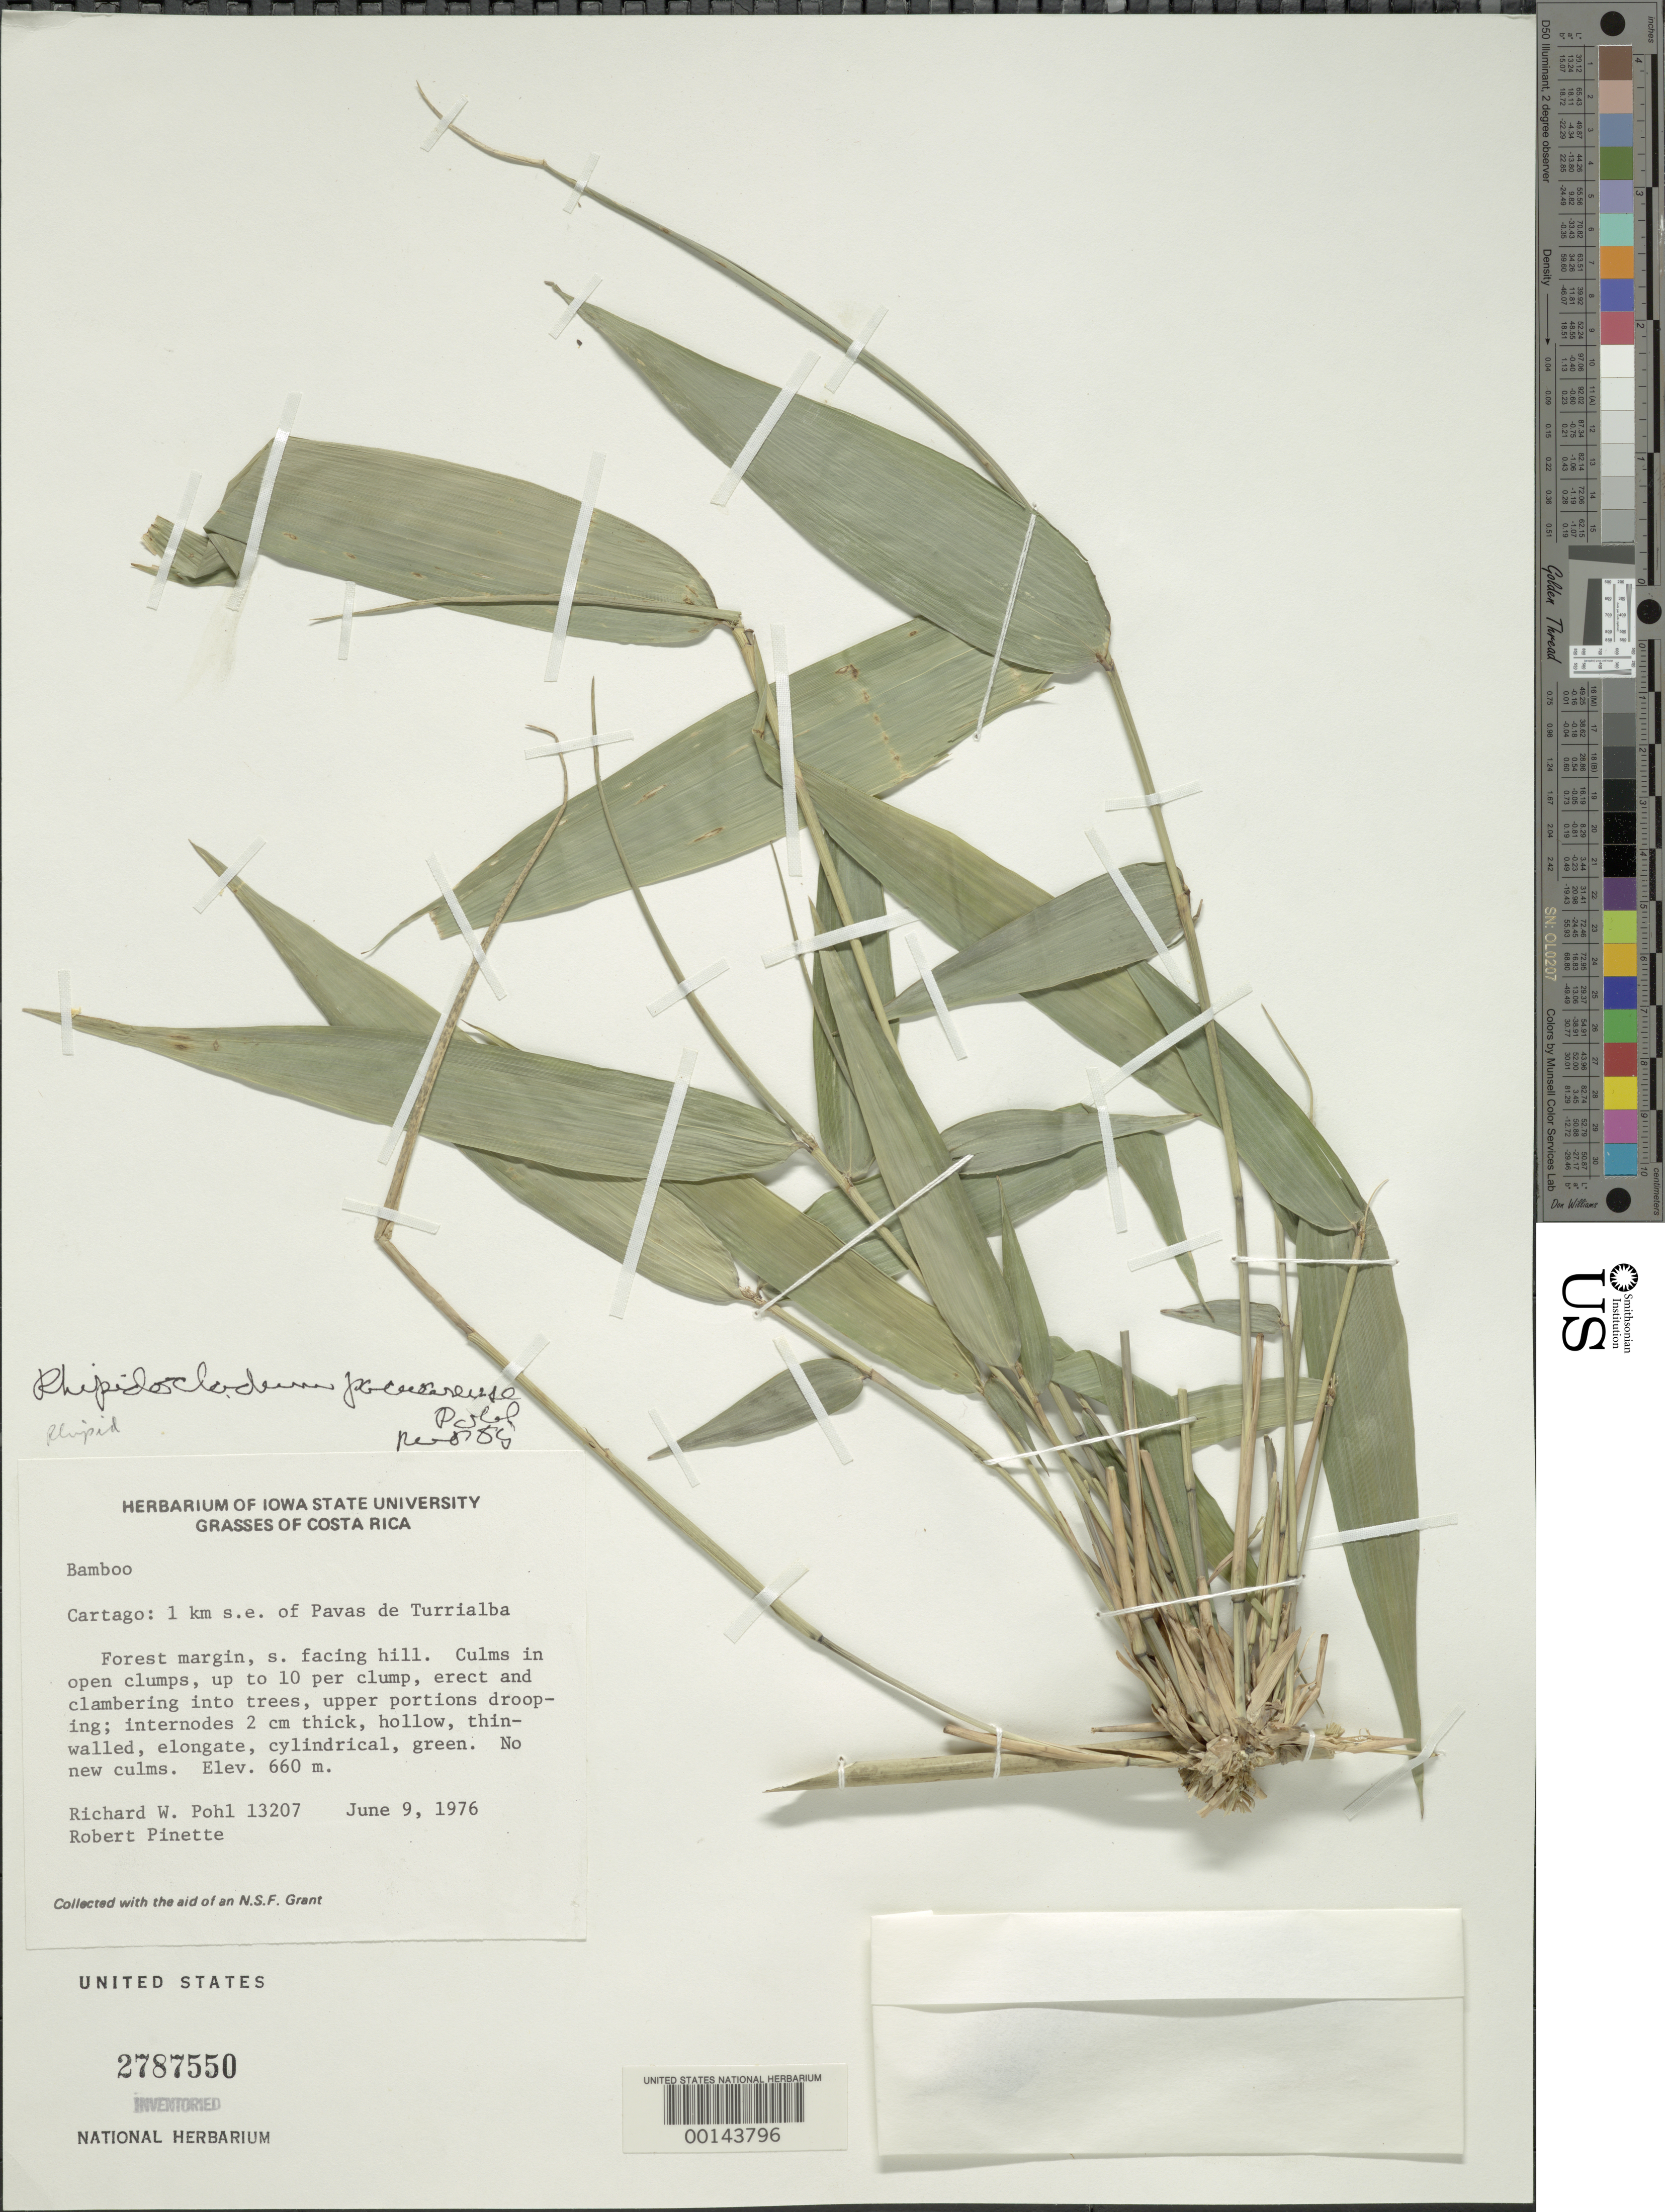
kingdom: Plantae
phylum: Tracheophyta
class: Liliopsida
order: Poales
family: Poaceae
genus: Rhipidocladum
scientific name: Rhipidocladum pacuarense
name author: R.W. Pohl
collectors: R. W. Pohl & R. Pinette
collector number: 13207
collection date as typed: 09 Jun 1976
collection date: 1976-06-09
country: Costa Rica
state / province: Cartago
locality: Pavas de Turrialba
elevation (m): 660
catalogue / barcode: US 2787550